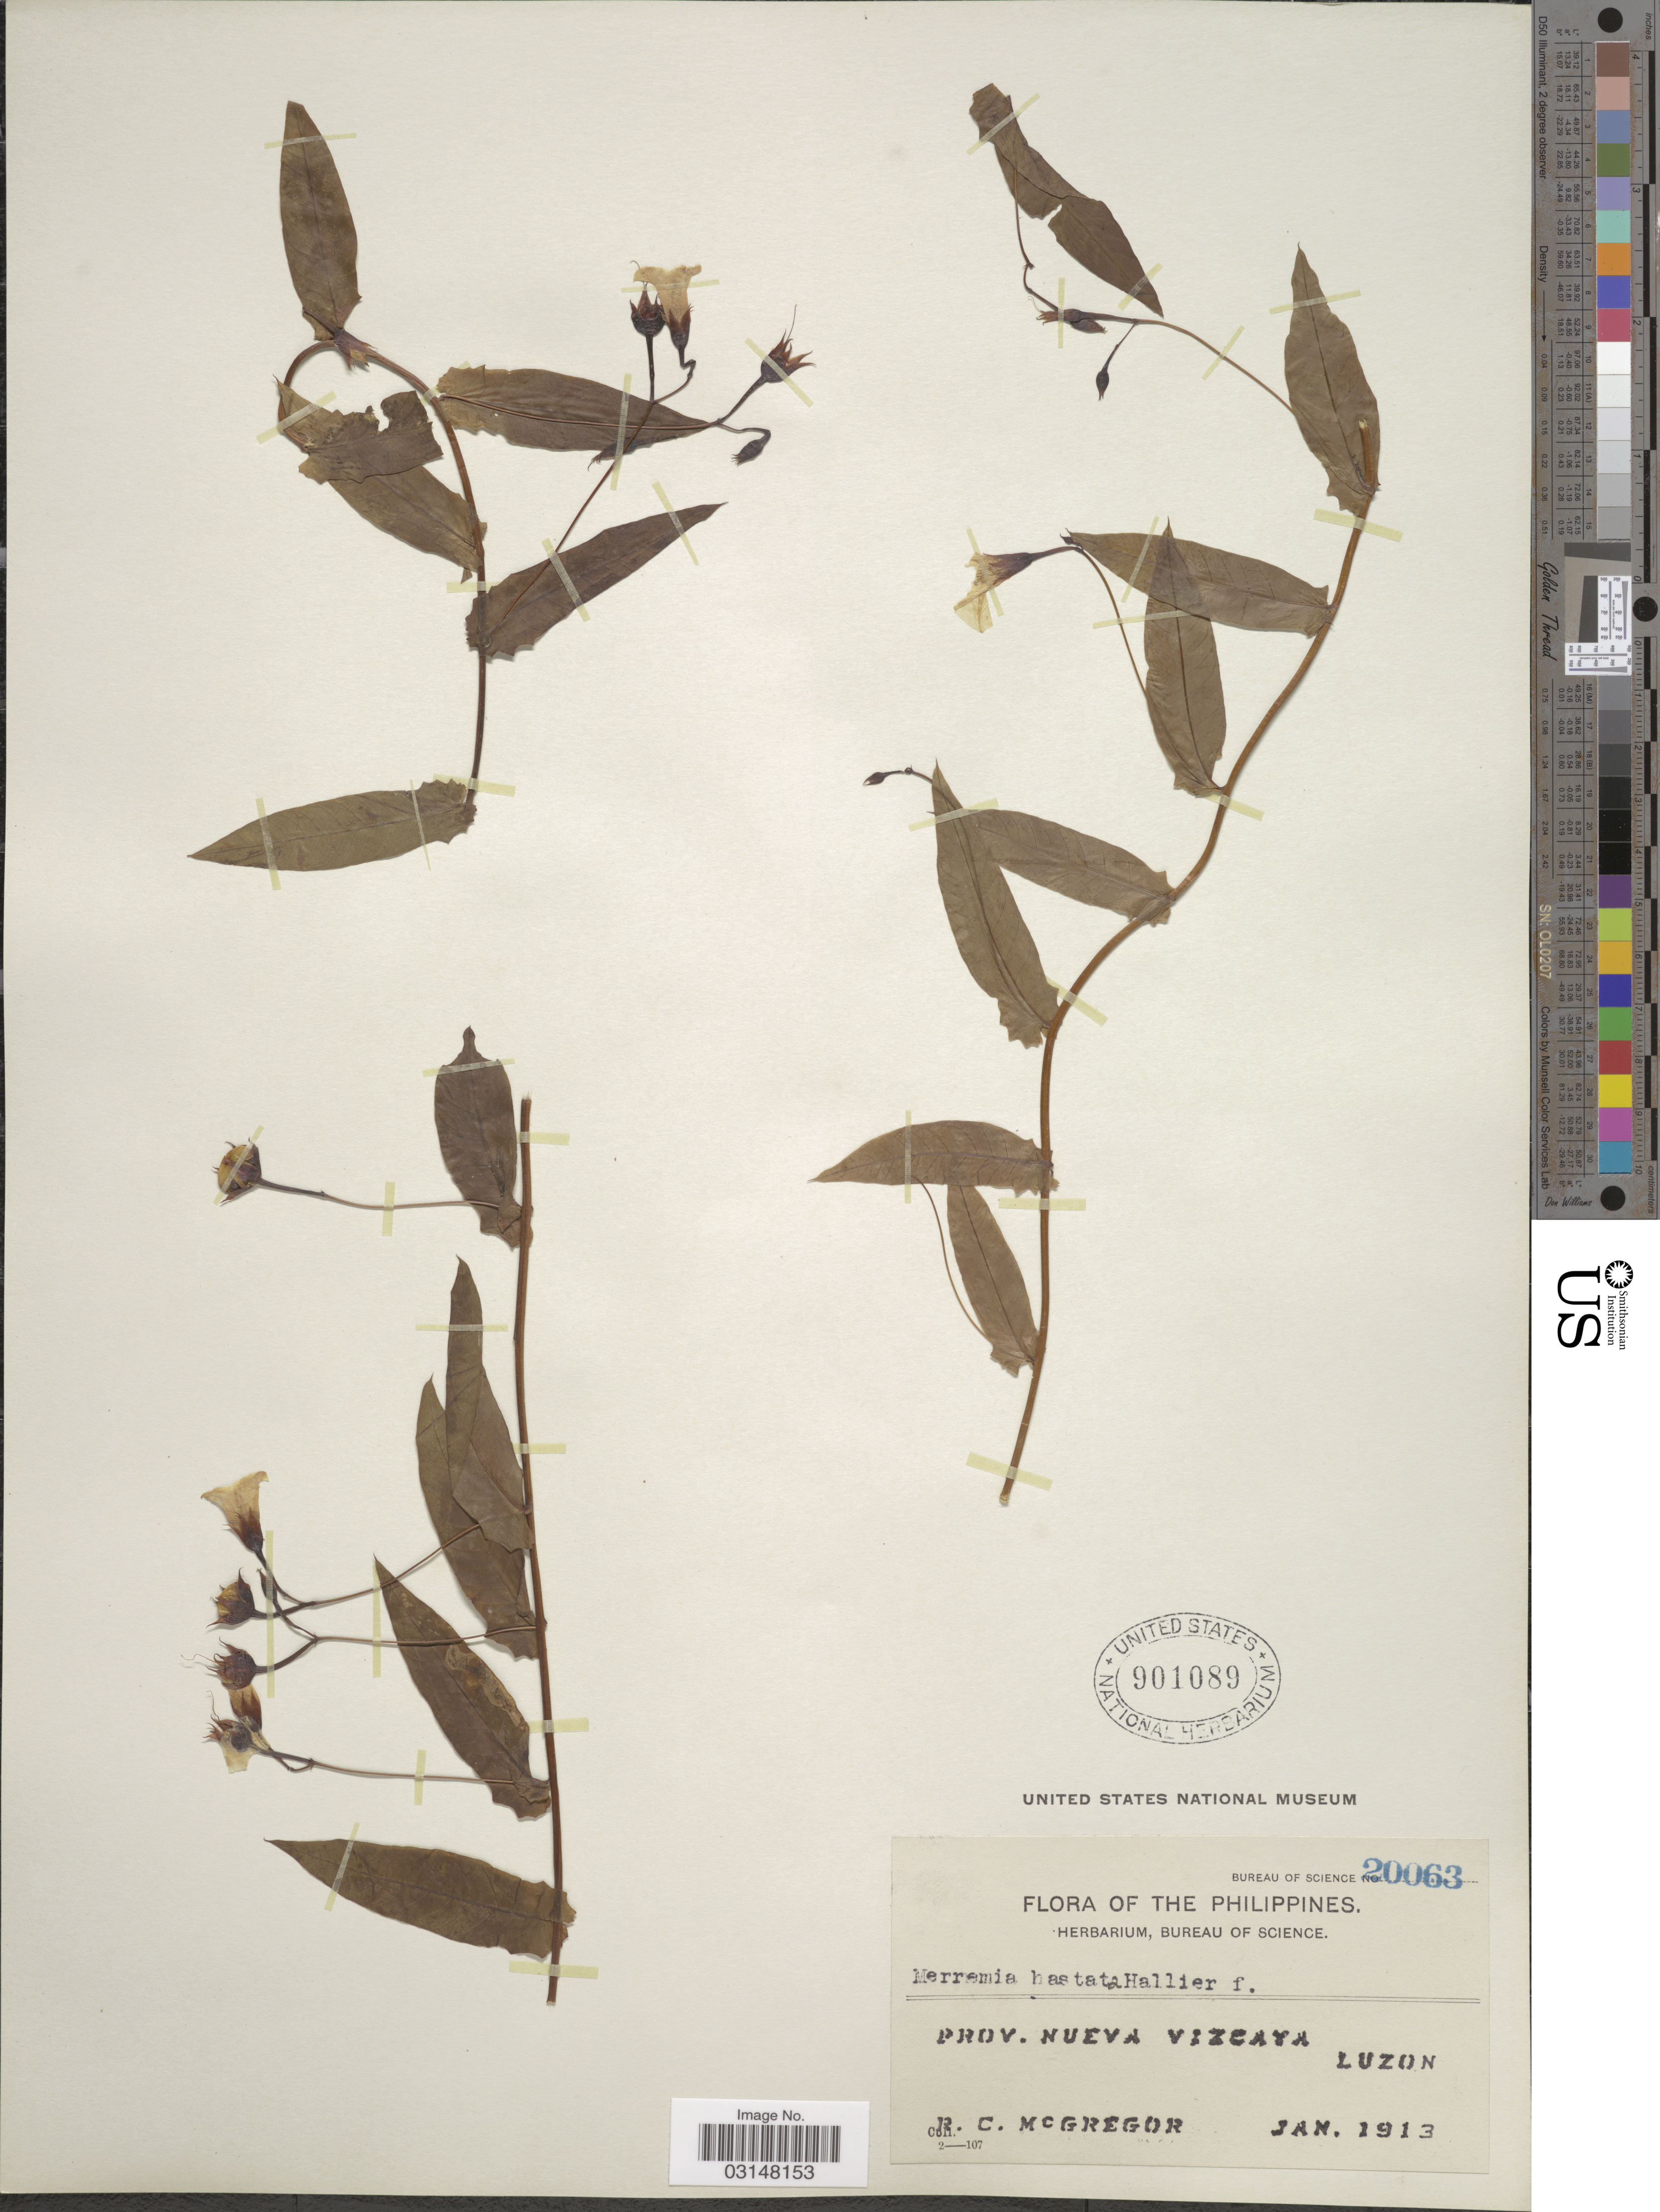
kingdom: Plantae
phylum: Tracheophyta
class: Magnoliopsida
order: Solanales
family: Convolvulaceae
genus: Xenostegia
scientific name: Xenostegia tridentata subsp. hastata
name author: (Ooststr.) Parmar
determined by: Strong, Mark T., (BOT), Smithsonian Institution - National Museum of Natural History (UNITED STATES)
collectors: R. C. McGregor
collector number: Bureau of Science 20063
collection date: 1913-01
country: Philippines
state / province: Cagayan Valley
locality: Prov. Nueva Vizcaya, Luzon.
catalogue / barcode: US 901089